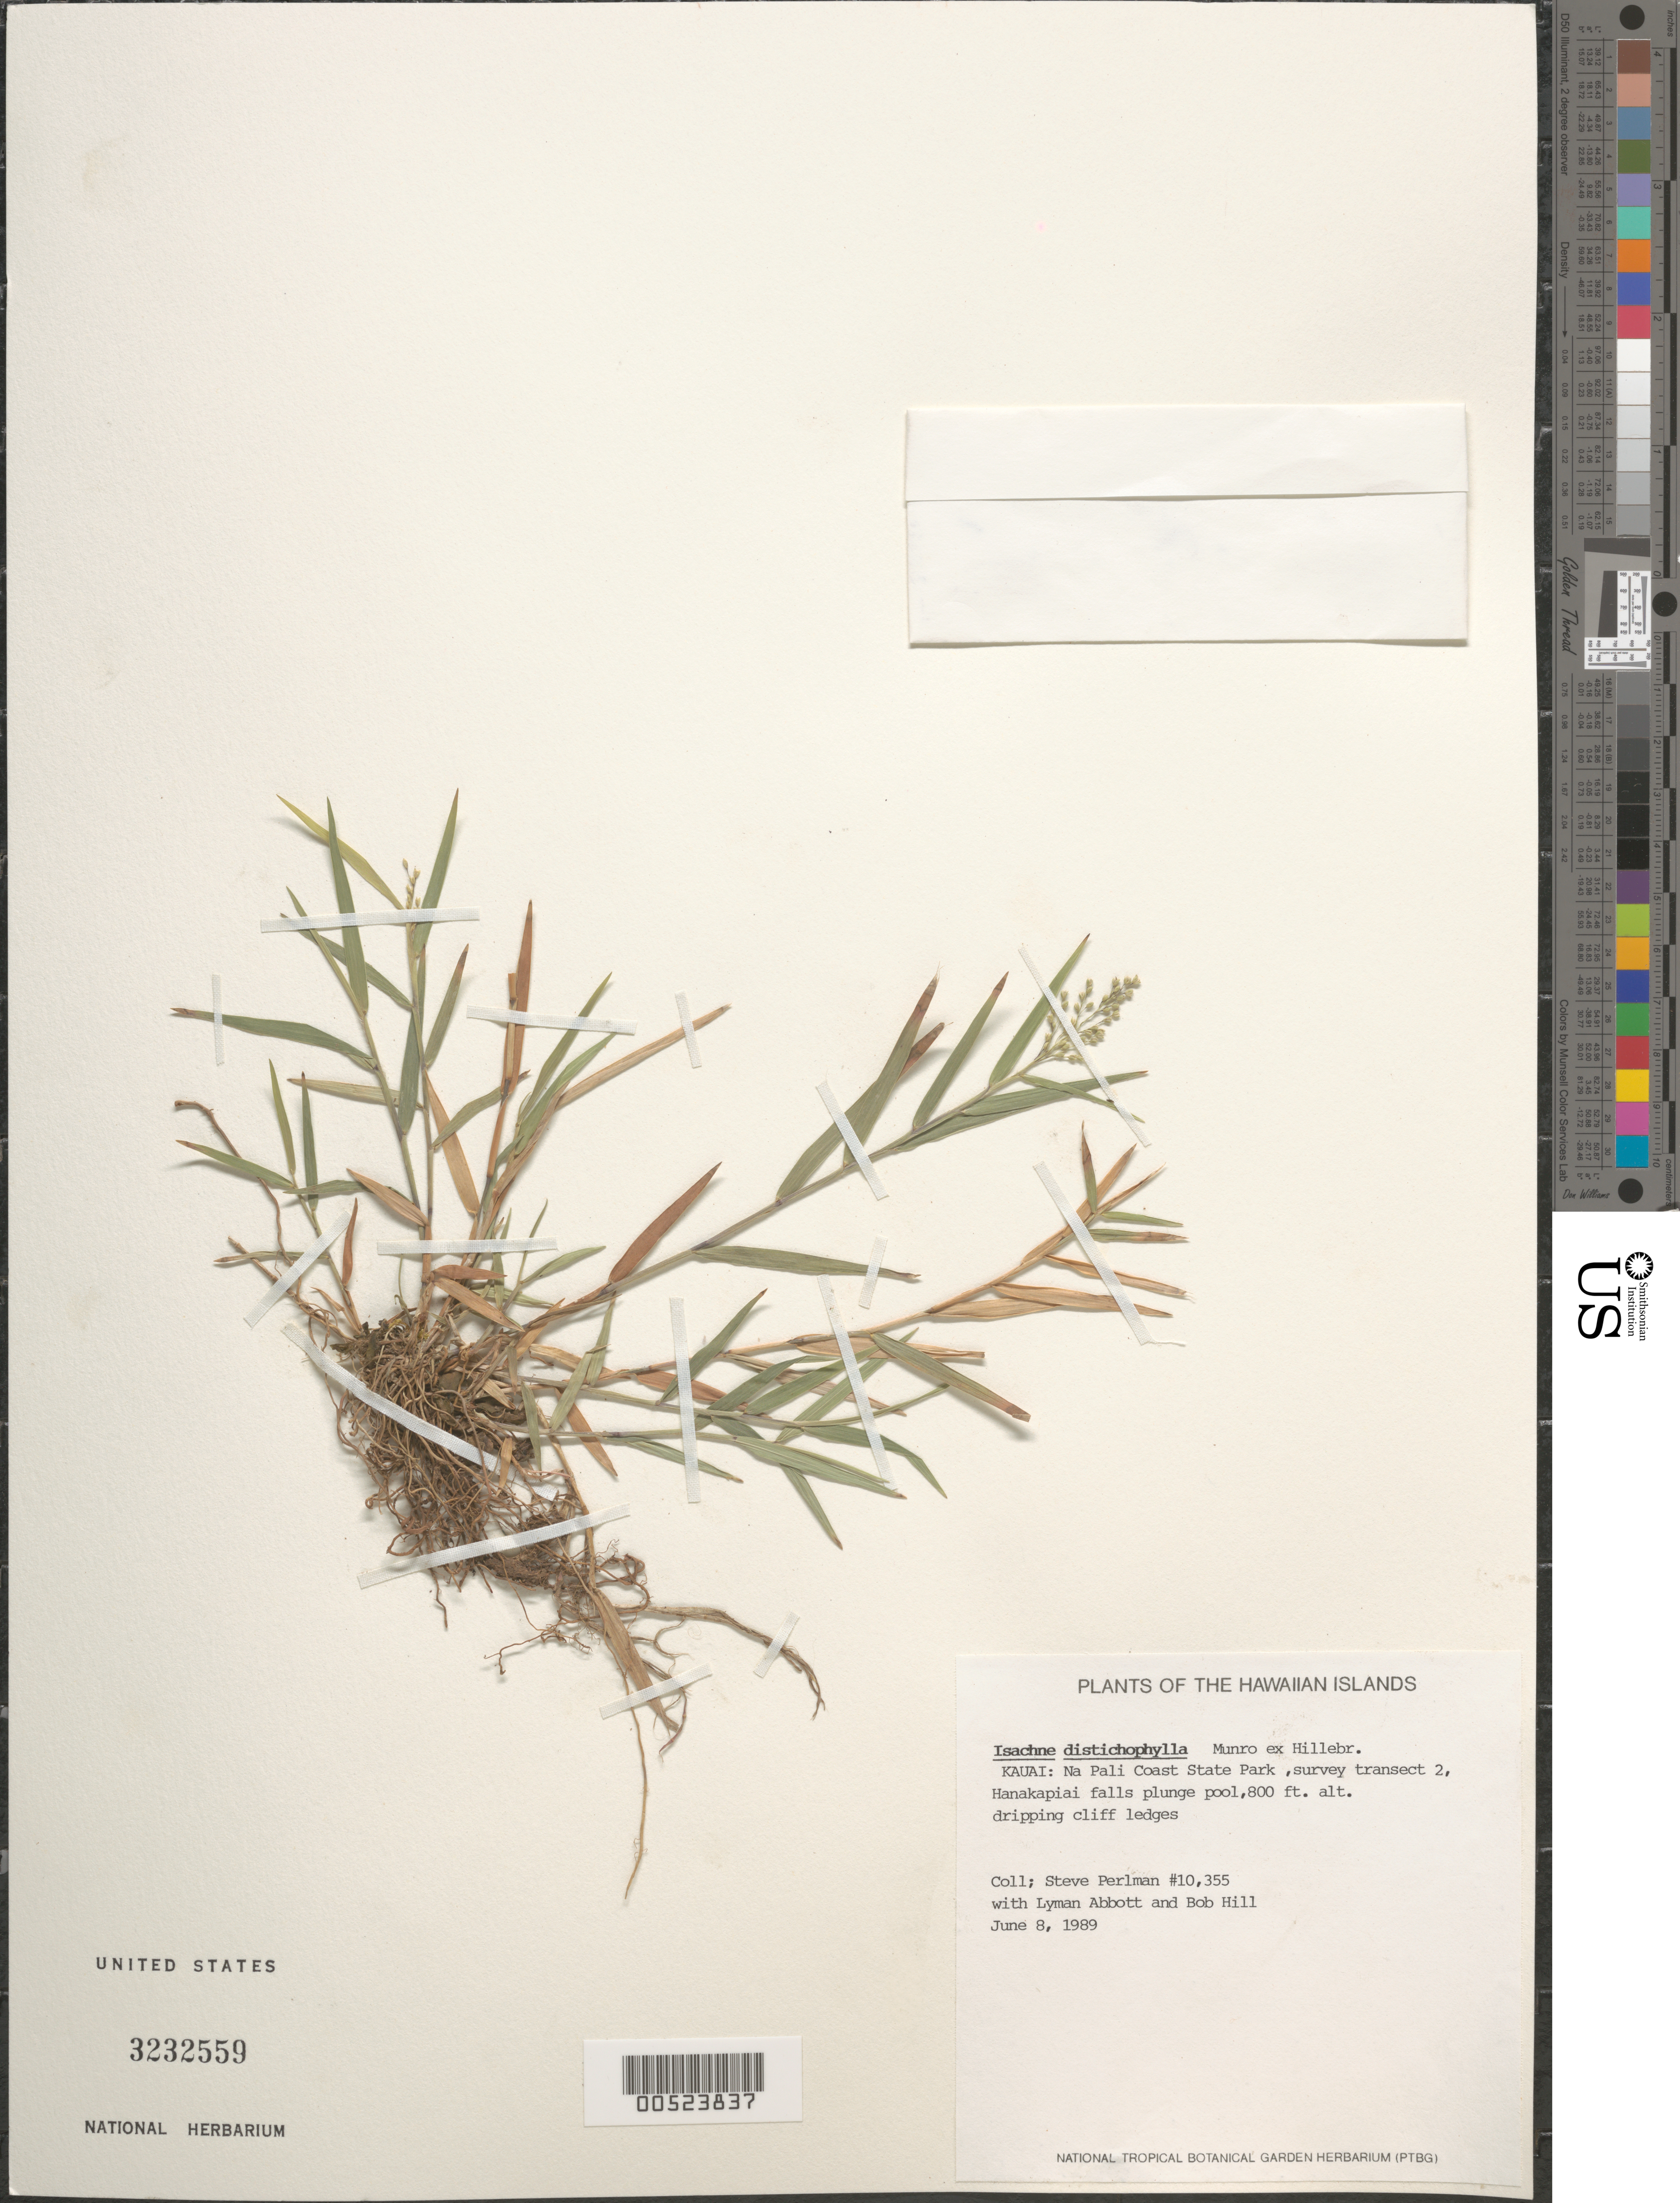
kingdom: Plantae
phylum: Tracheophyta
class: Liliopsida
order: Poales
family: Poaceae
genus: Isachne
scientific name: Isachne pallens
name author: Hillebr.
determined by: Flynn, T. W.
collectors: S. P. Perlman, L. Abbott & B. Hill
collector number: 10355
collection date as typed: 8 Jun 1989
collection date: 1989-06-08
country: United States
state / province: Hawaii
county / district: Kauai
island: Kaua'i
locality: Na Pali Coast State Park, survey transect 2, Hanakapiai falls plunge pool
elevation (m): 244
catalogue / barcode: US 3232559